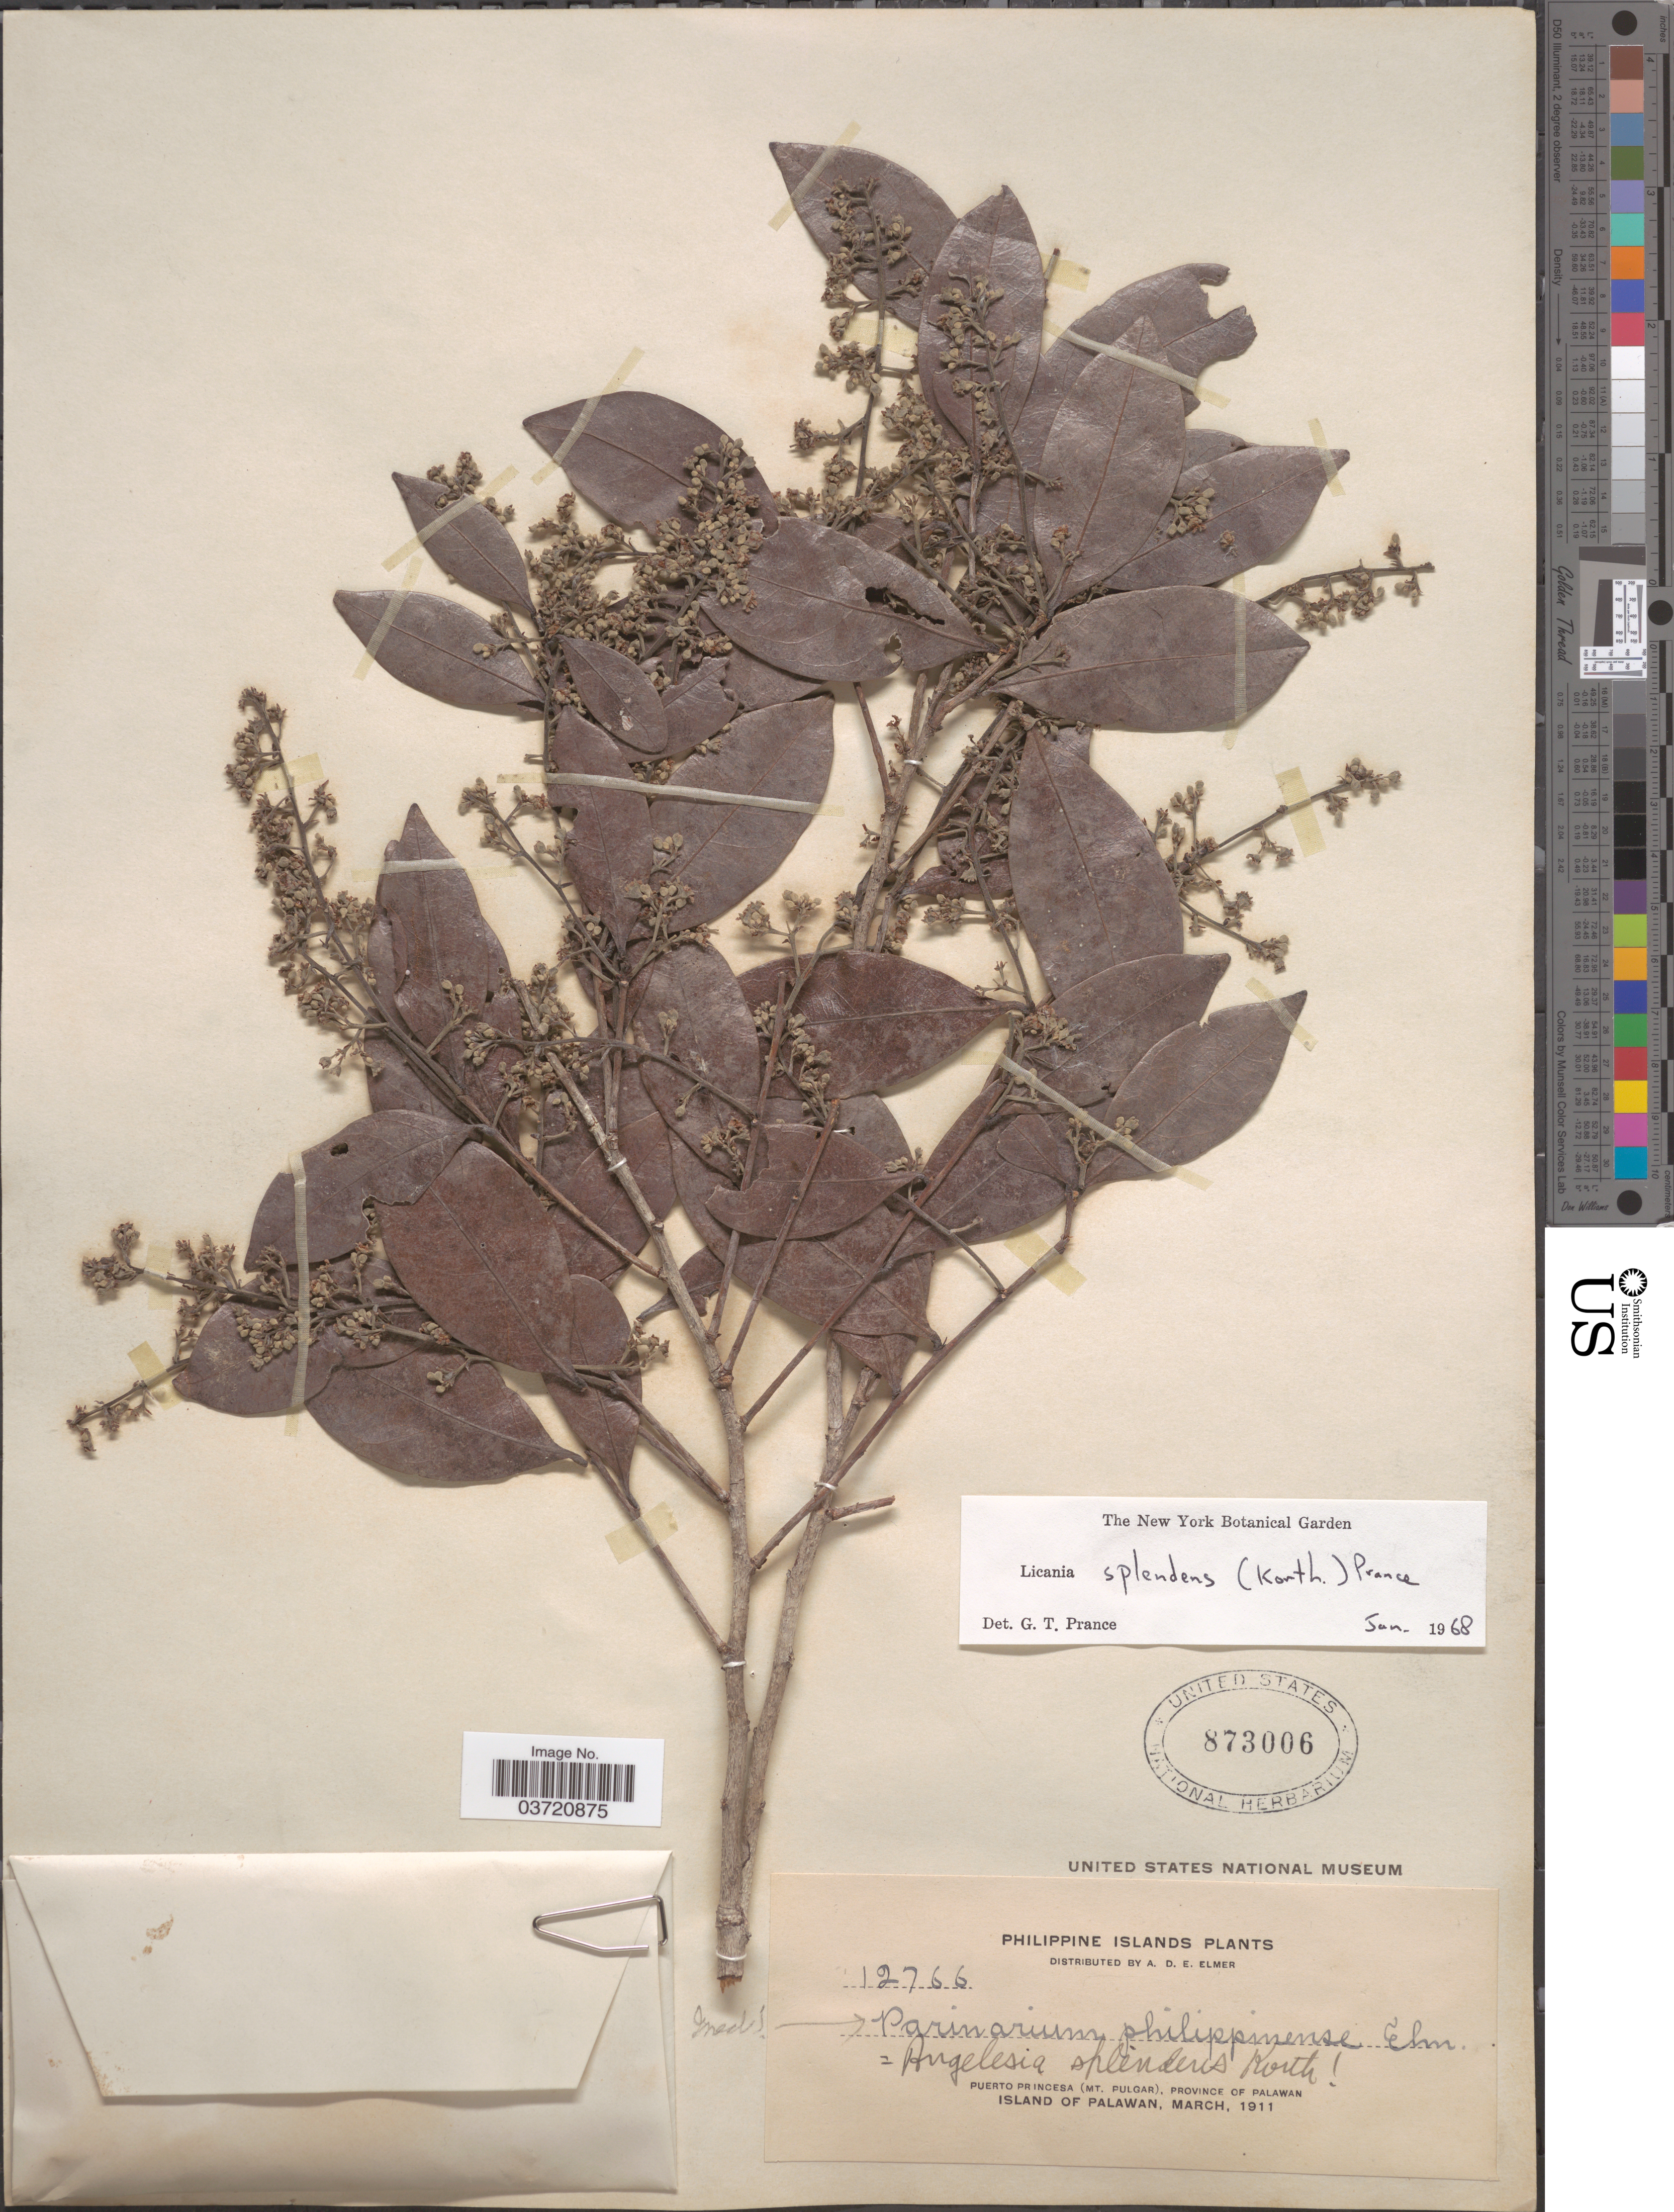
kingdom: Plantae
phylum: Tracheophyta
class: Magnoliopsida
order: Malpighiales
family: Chrysobalanaceae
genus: Licania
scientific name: Licania splendens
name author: (Korth.) Prance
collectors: A. D. E. Elmer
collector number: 12766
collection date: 1911-03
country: Philippines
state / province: Mimaropa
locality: Puerto Princesa (Mt. Pulgar), Province of Palawan. Island of Palawan.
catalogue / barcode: US 873006